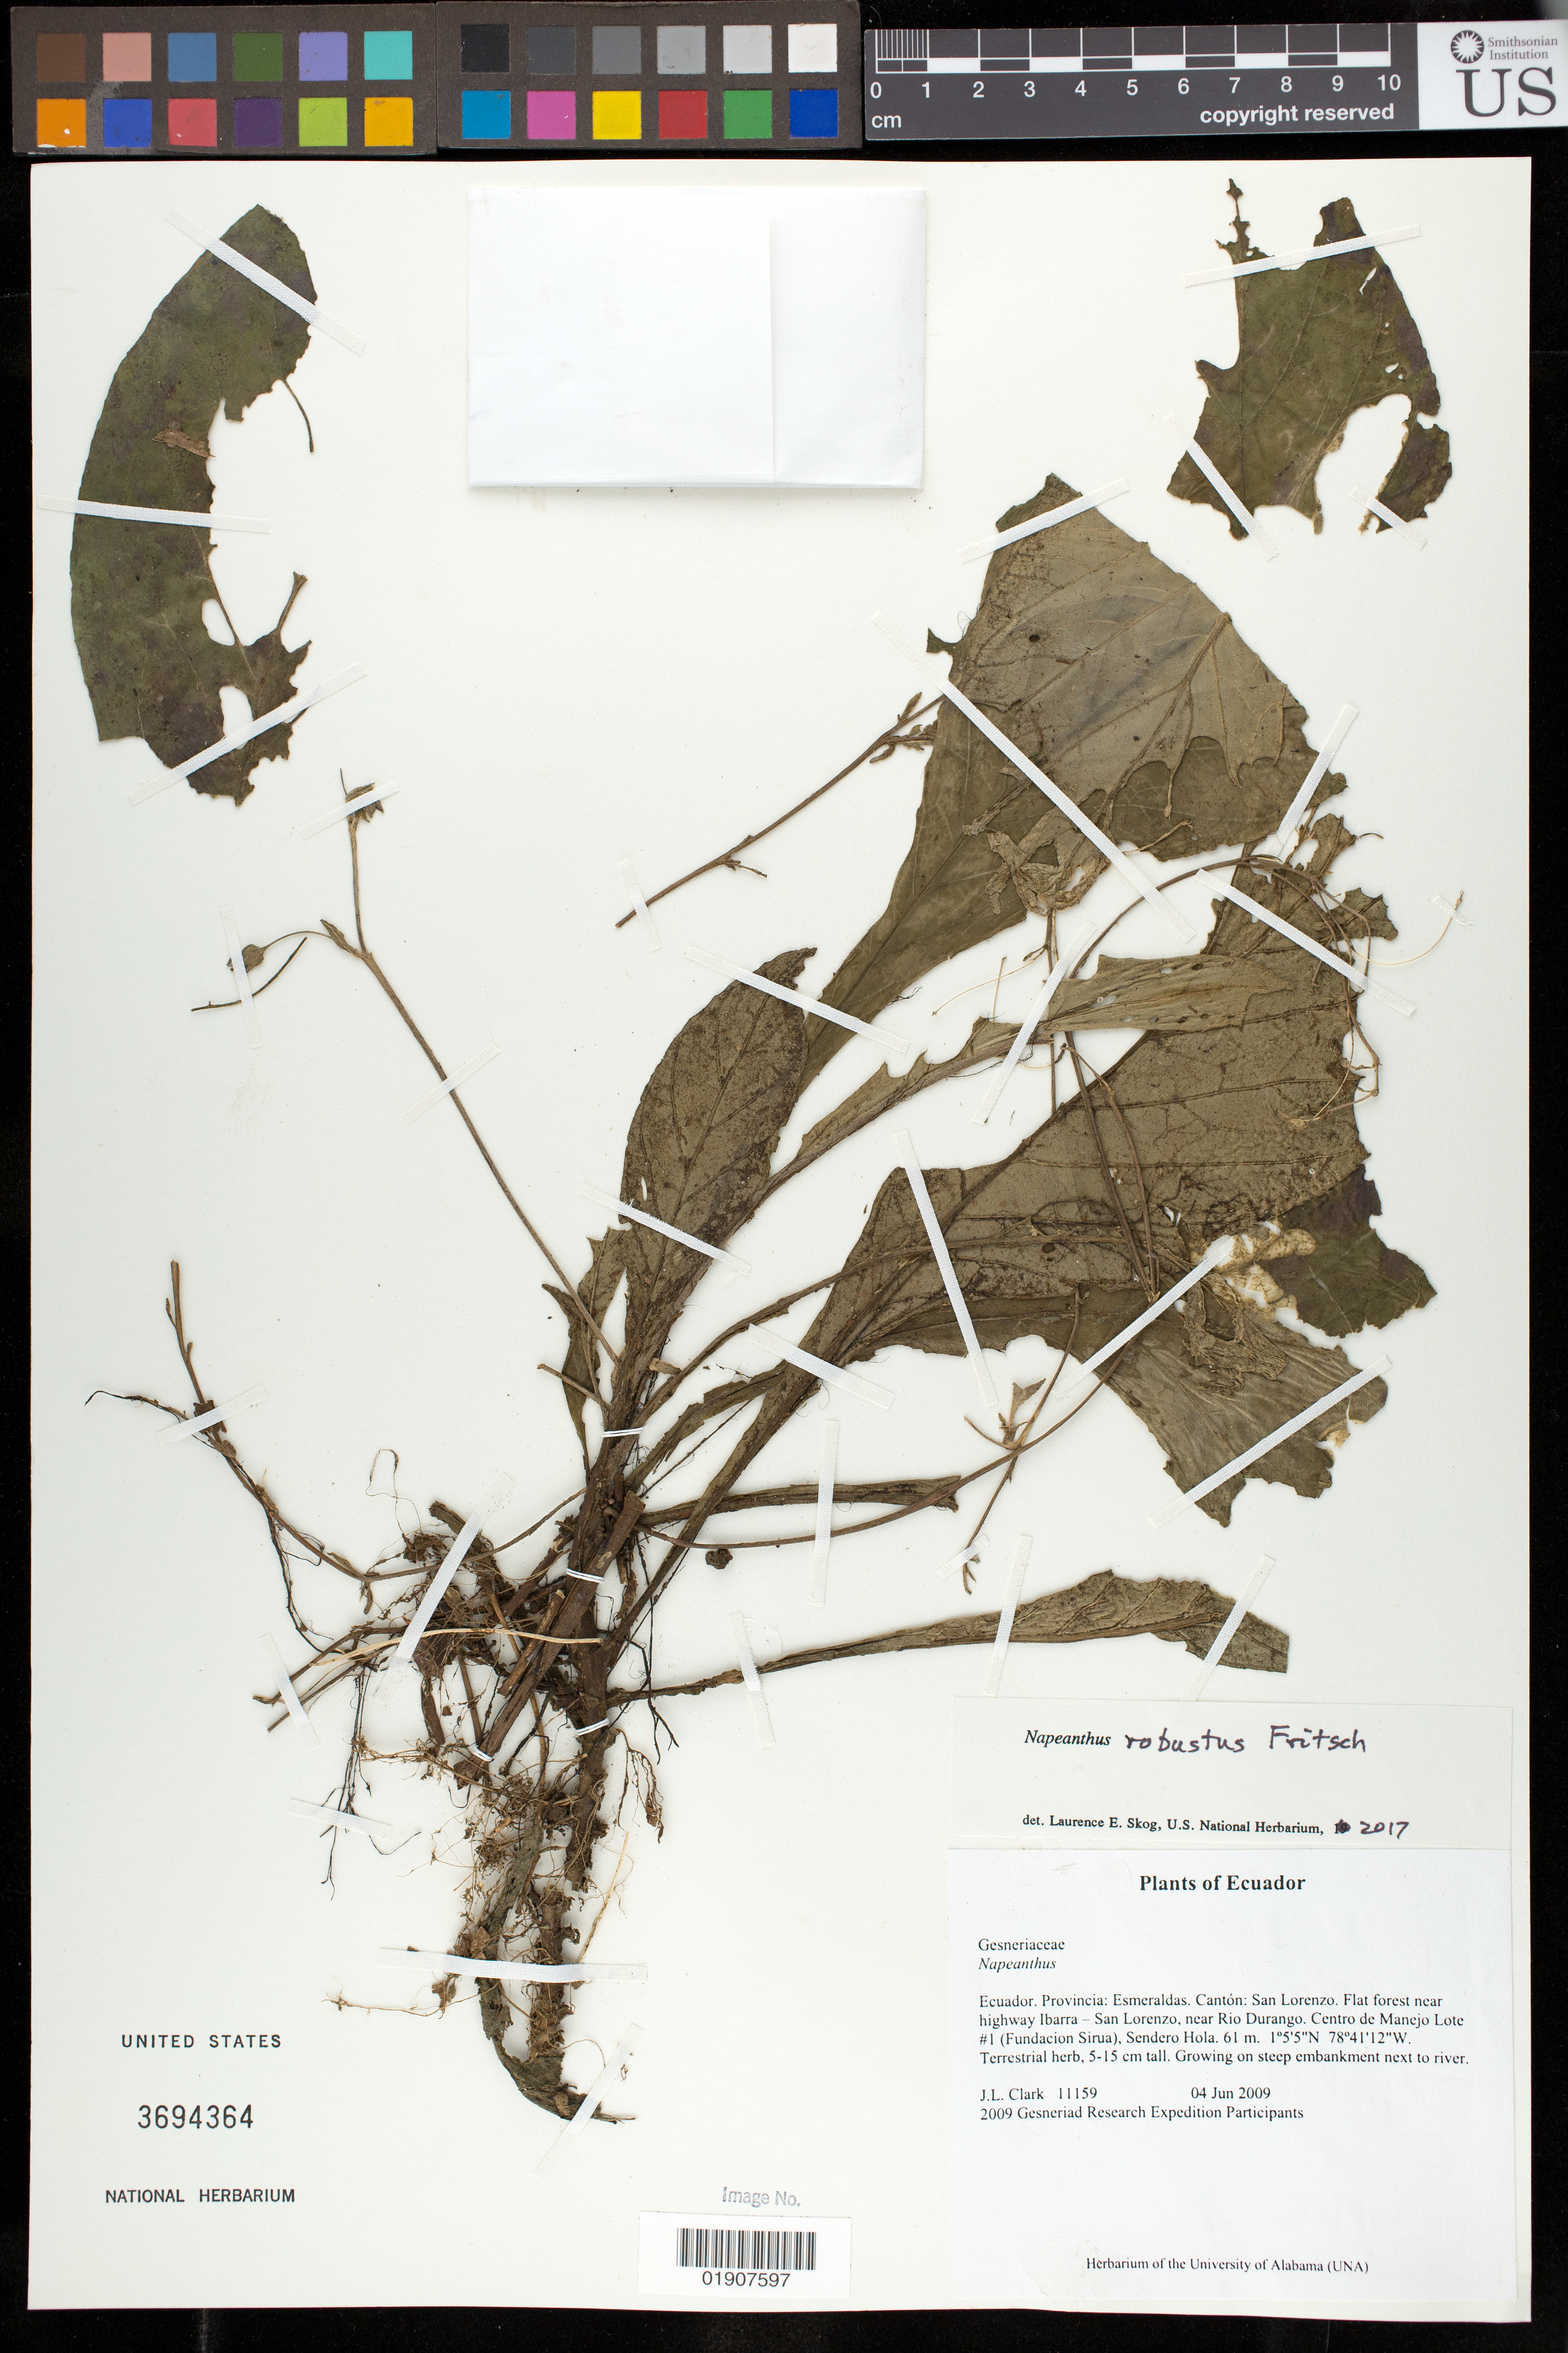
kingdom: Plantae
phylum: Tracheophyta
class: Magnoliopsida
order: Lamiales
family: Gesneriaceae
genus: Napeanthus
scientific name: Napeanthus sp.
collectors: J. L. Clark & 2009 Gesneriad Research Expedition Participants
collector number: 11159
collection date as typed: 04 Jun 2009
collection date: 2009-06-04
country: Ecuador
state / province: Esmeraldas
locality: Provincia: Esmeraldas. Cantón: San Lorenzo. Flat forest near highway Ibarra - San Lorenzo, near Rio Durango. Centro de Manejo Lote #1 (Fundacion Sirua), Sendero Hola.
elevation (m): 61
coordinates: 1 05 5 N, 78 41 12 W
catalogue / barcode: US 3694364